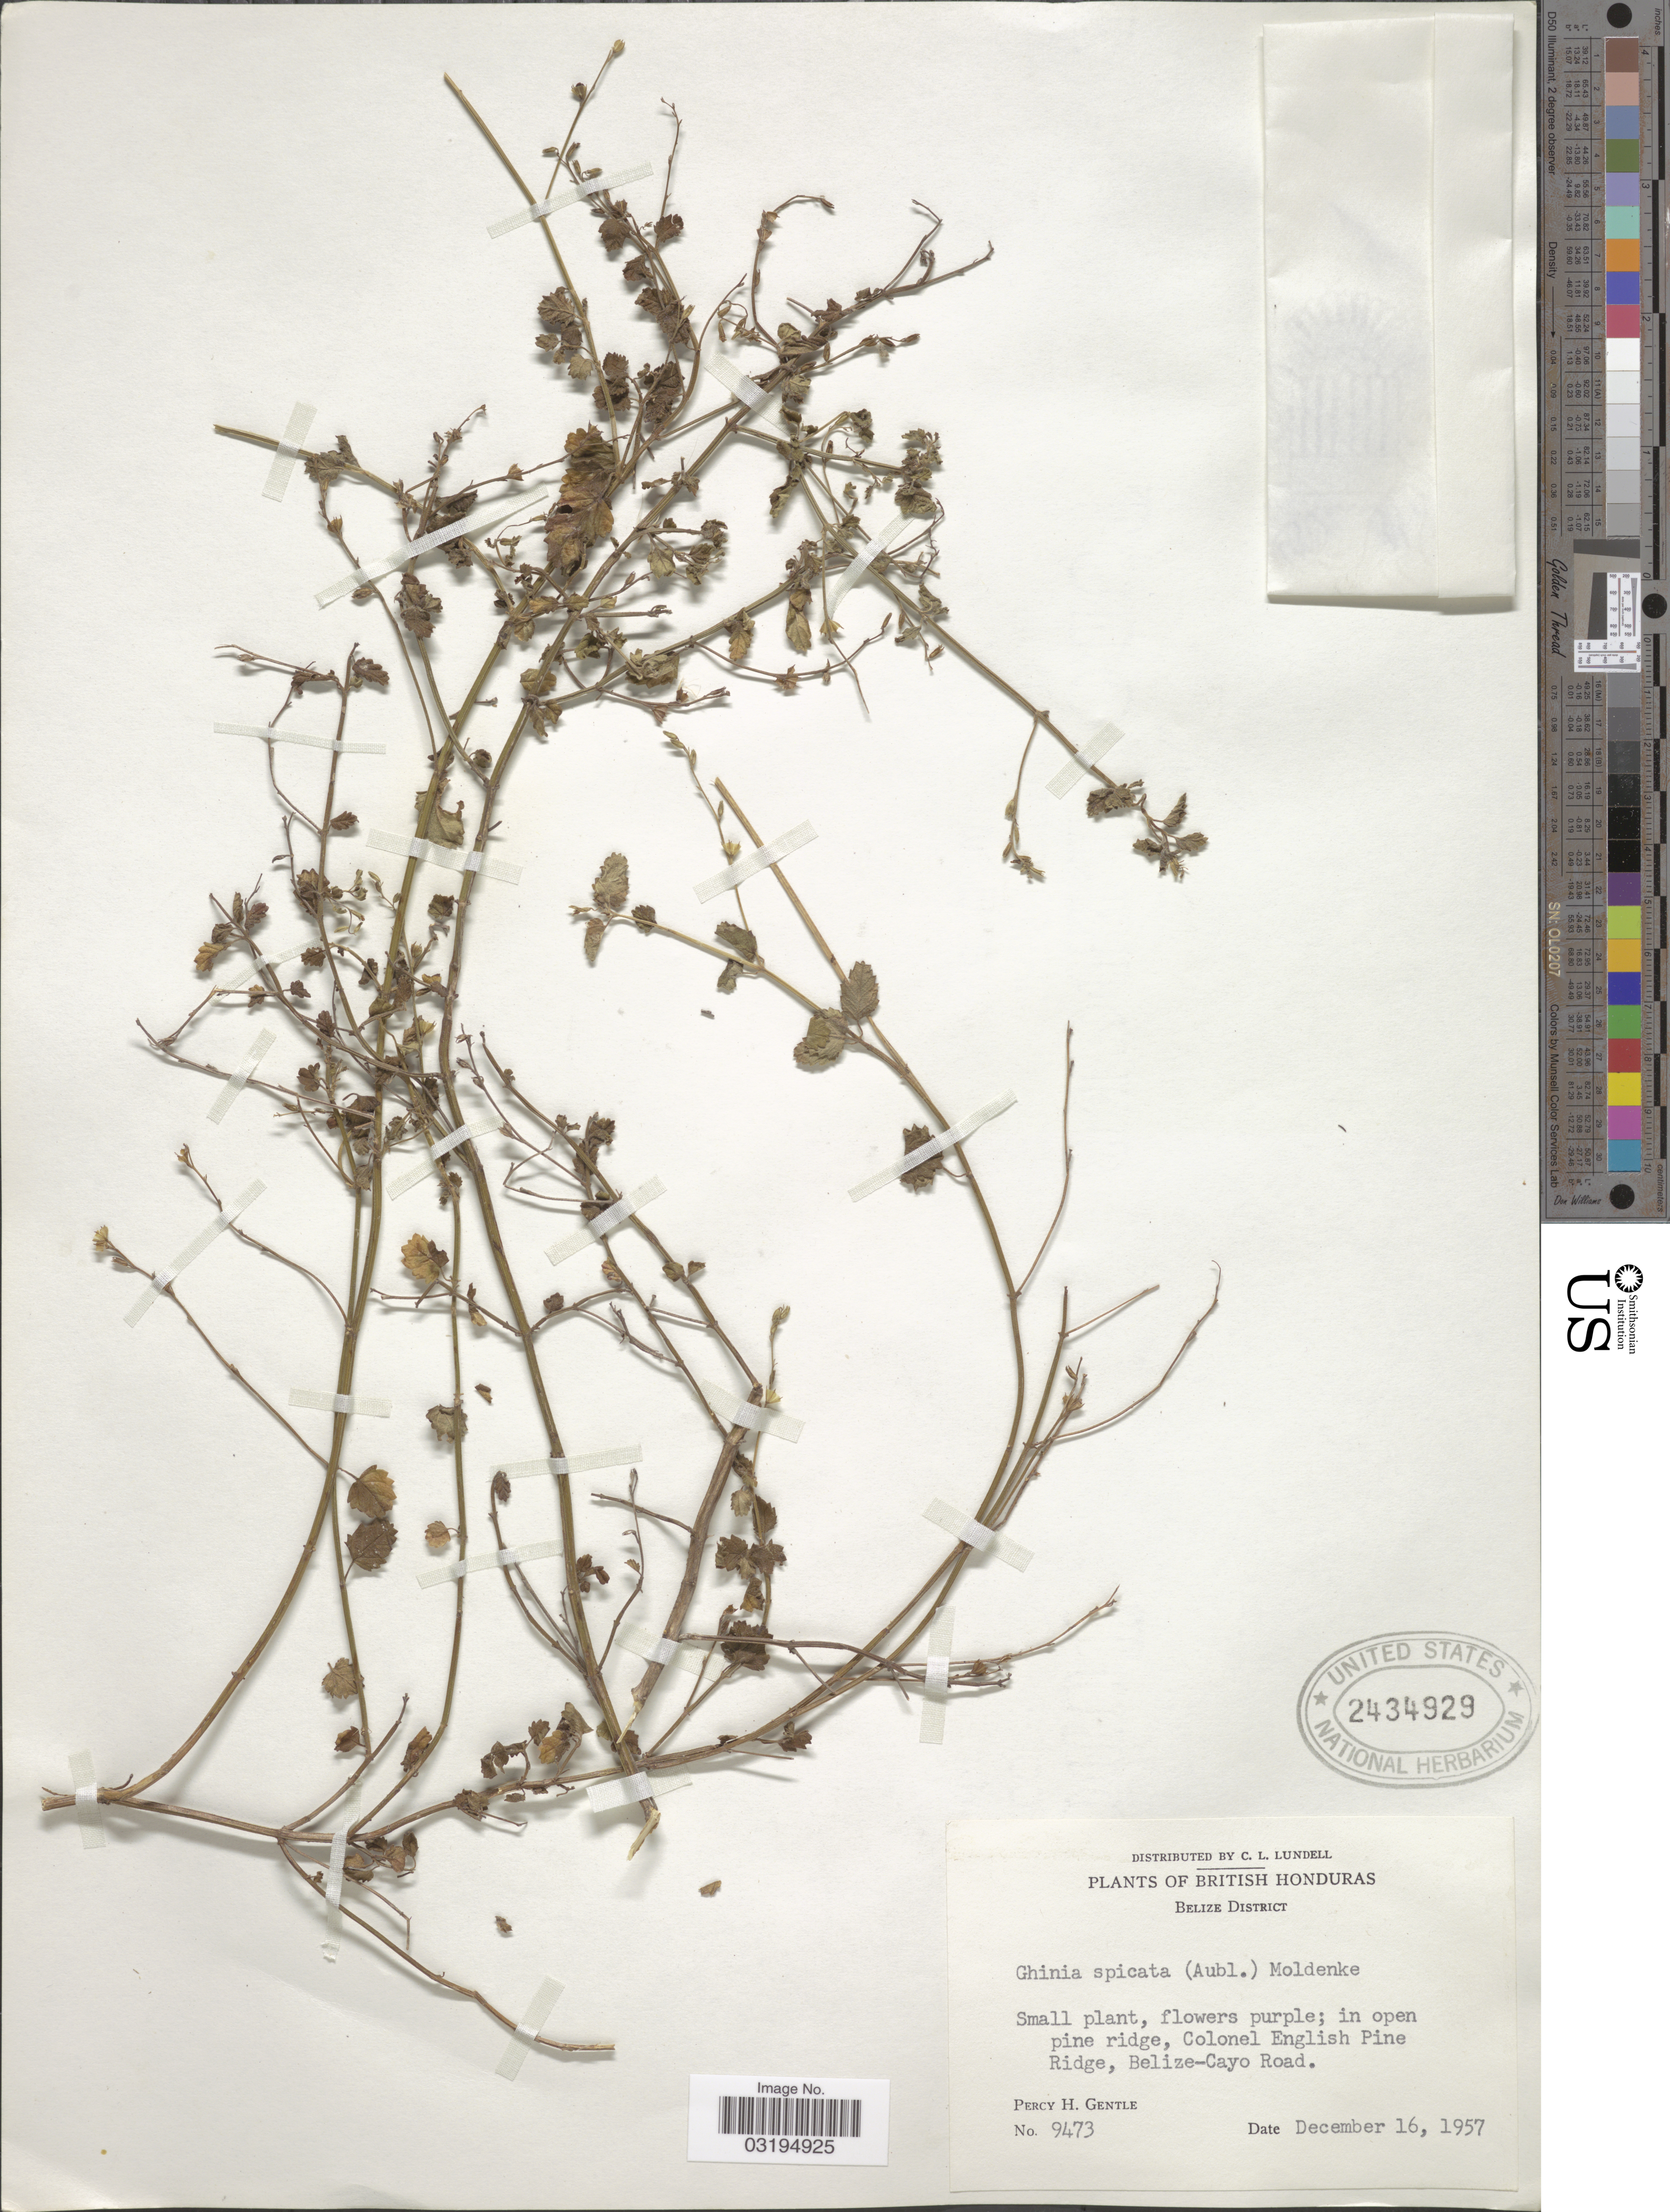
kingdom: Plantae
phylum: Tracheophyta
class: Magnoliopsida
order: Lamiales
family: Verbenaceae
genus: Tamonea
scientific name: Tamonea spicata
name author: Aubl.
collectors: P. H. Gentle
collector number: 9473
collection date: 1957-12-16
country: Belize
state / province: Belize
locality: British Honduras, Belize District, in open pine ridge, Colonel English Pine Ridge, Belize-Cayo Road.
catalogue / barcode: US 2434929